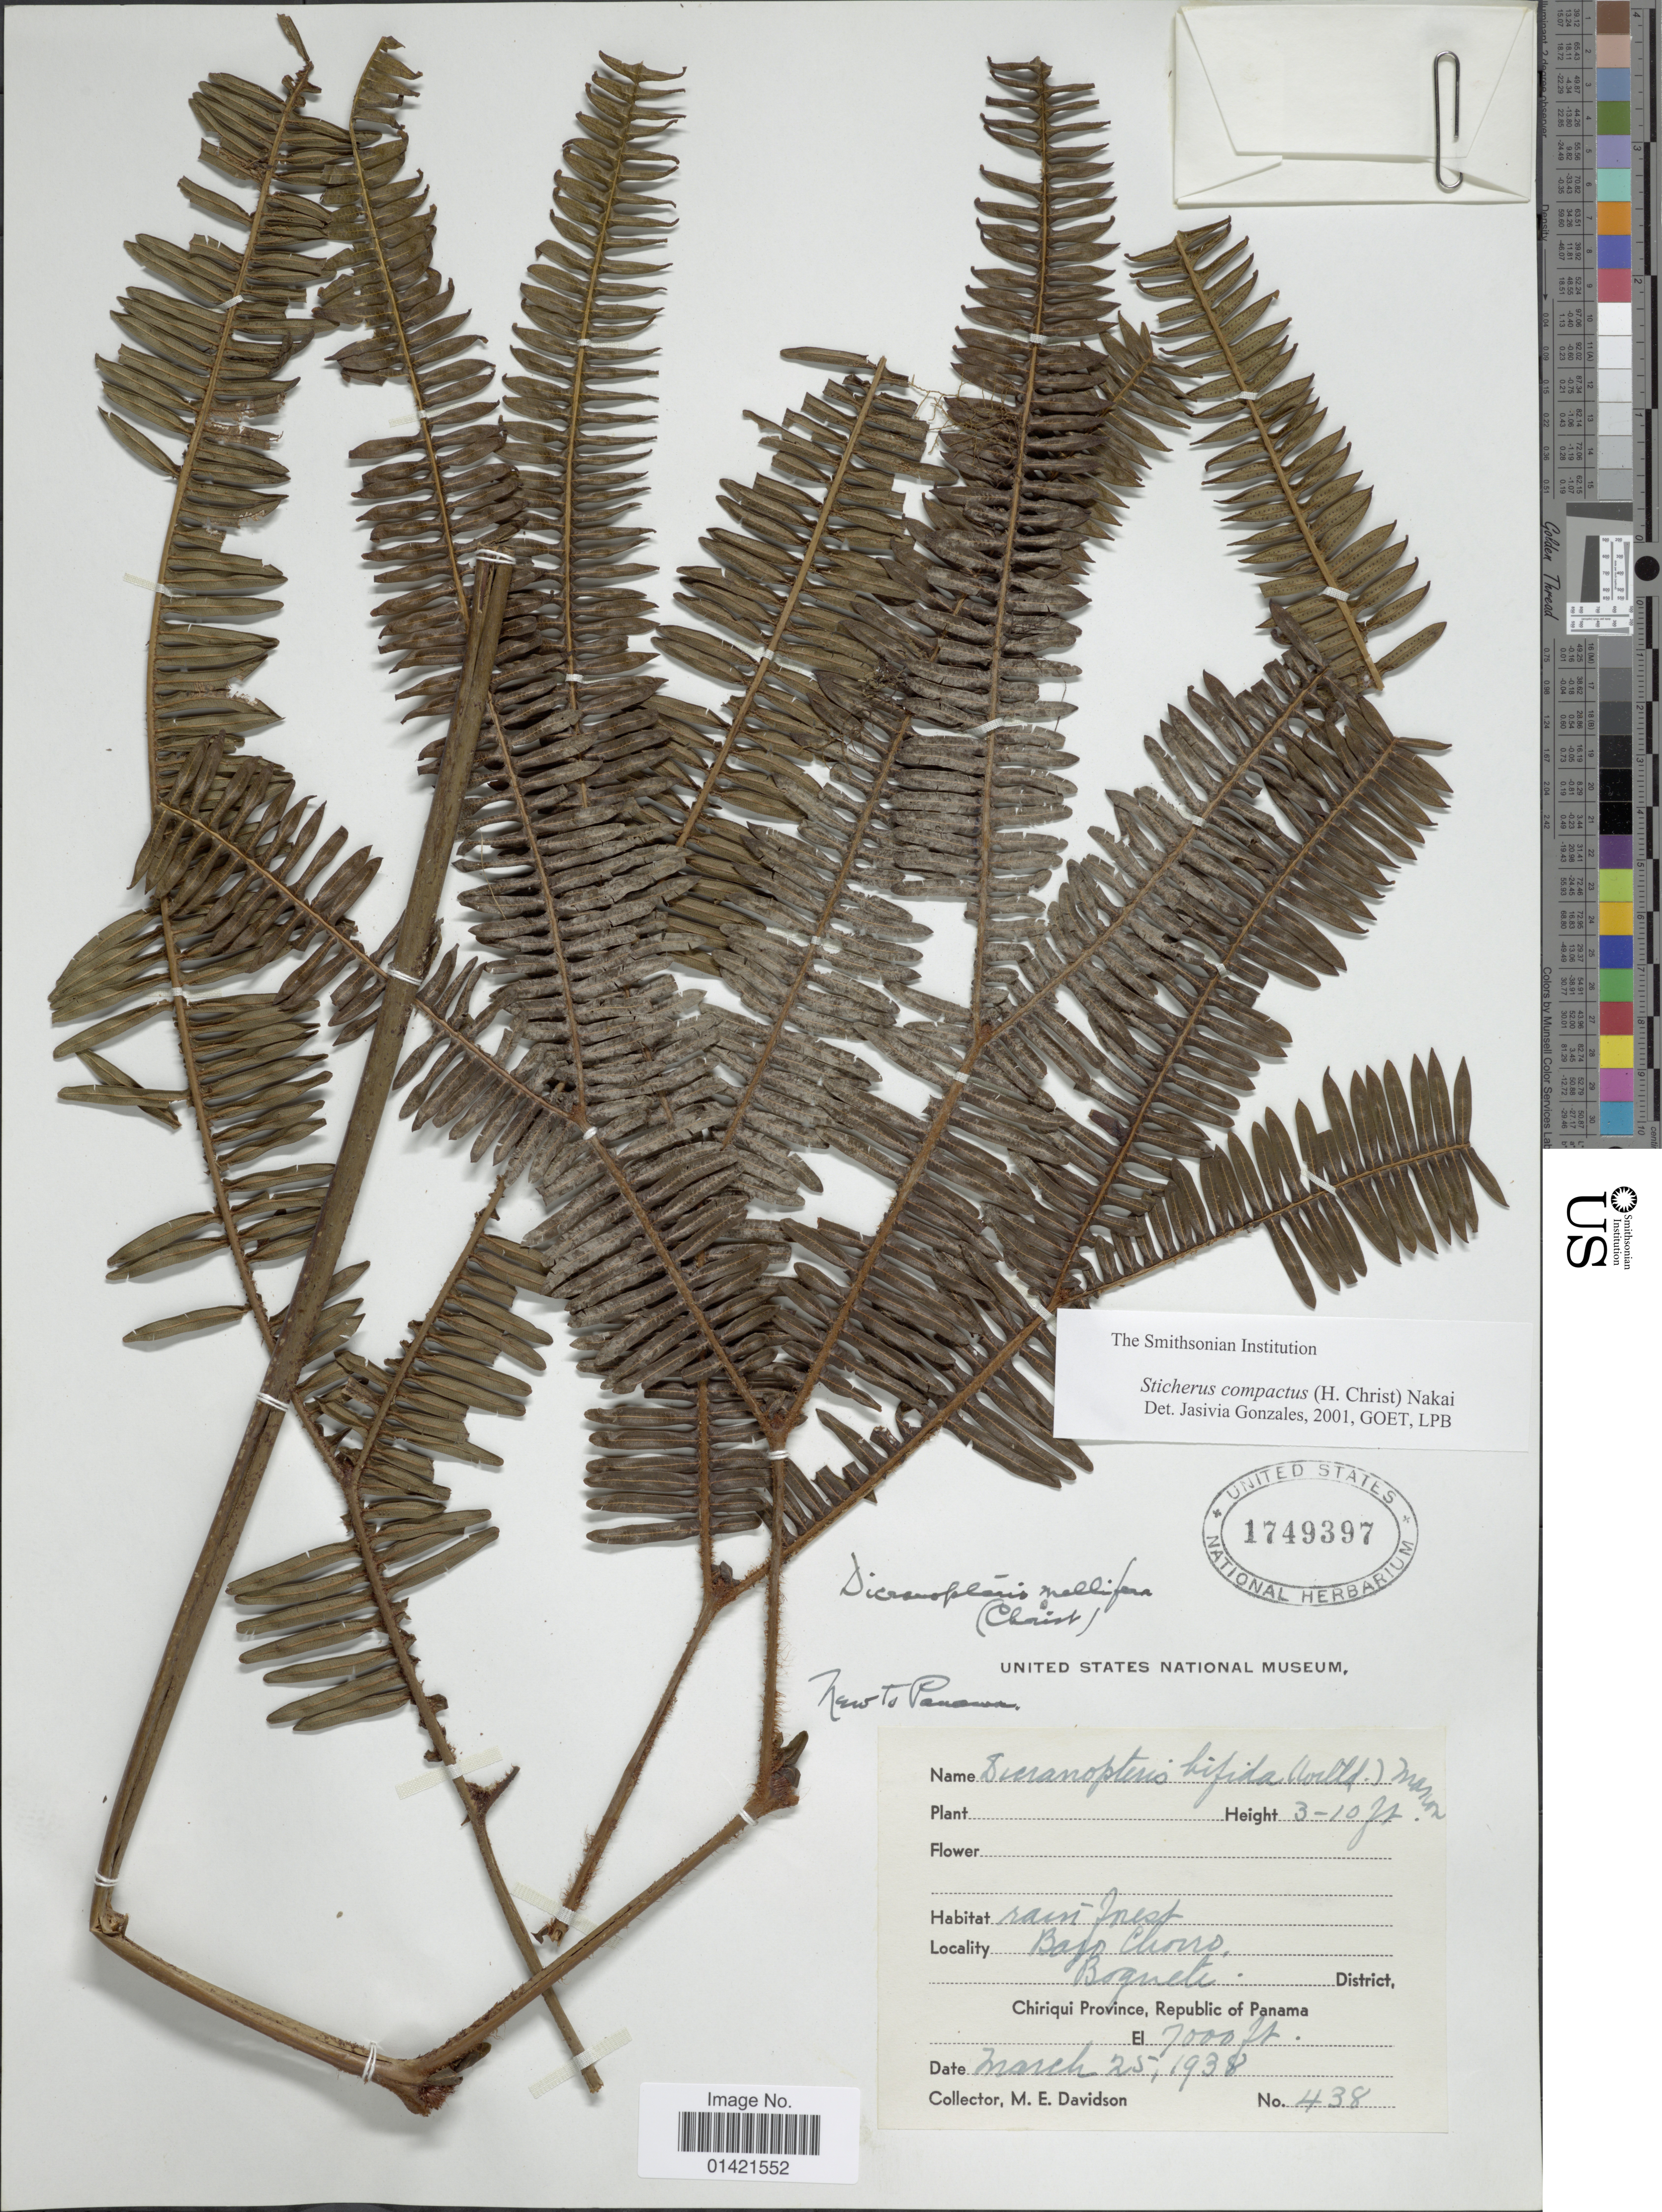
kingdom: Plantae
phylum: Tracheophyta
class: Polypodiopsida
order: Gleicheniales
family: Gleicheniaceae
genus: Sticherus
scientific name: Sticherus compactus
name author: (Christ) Nakai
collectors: M. E. Davidson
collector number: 438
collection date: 1938-03-25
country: Panama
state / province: Chiriqui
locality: Bajo Chous. Boqueti District. Chiriqui Province, Republic of Panama.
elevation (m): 2134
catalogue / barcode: US 1749397